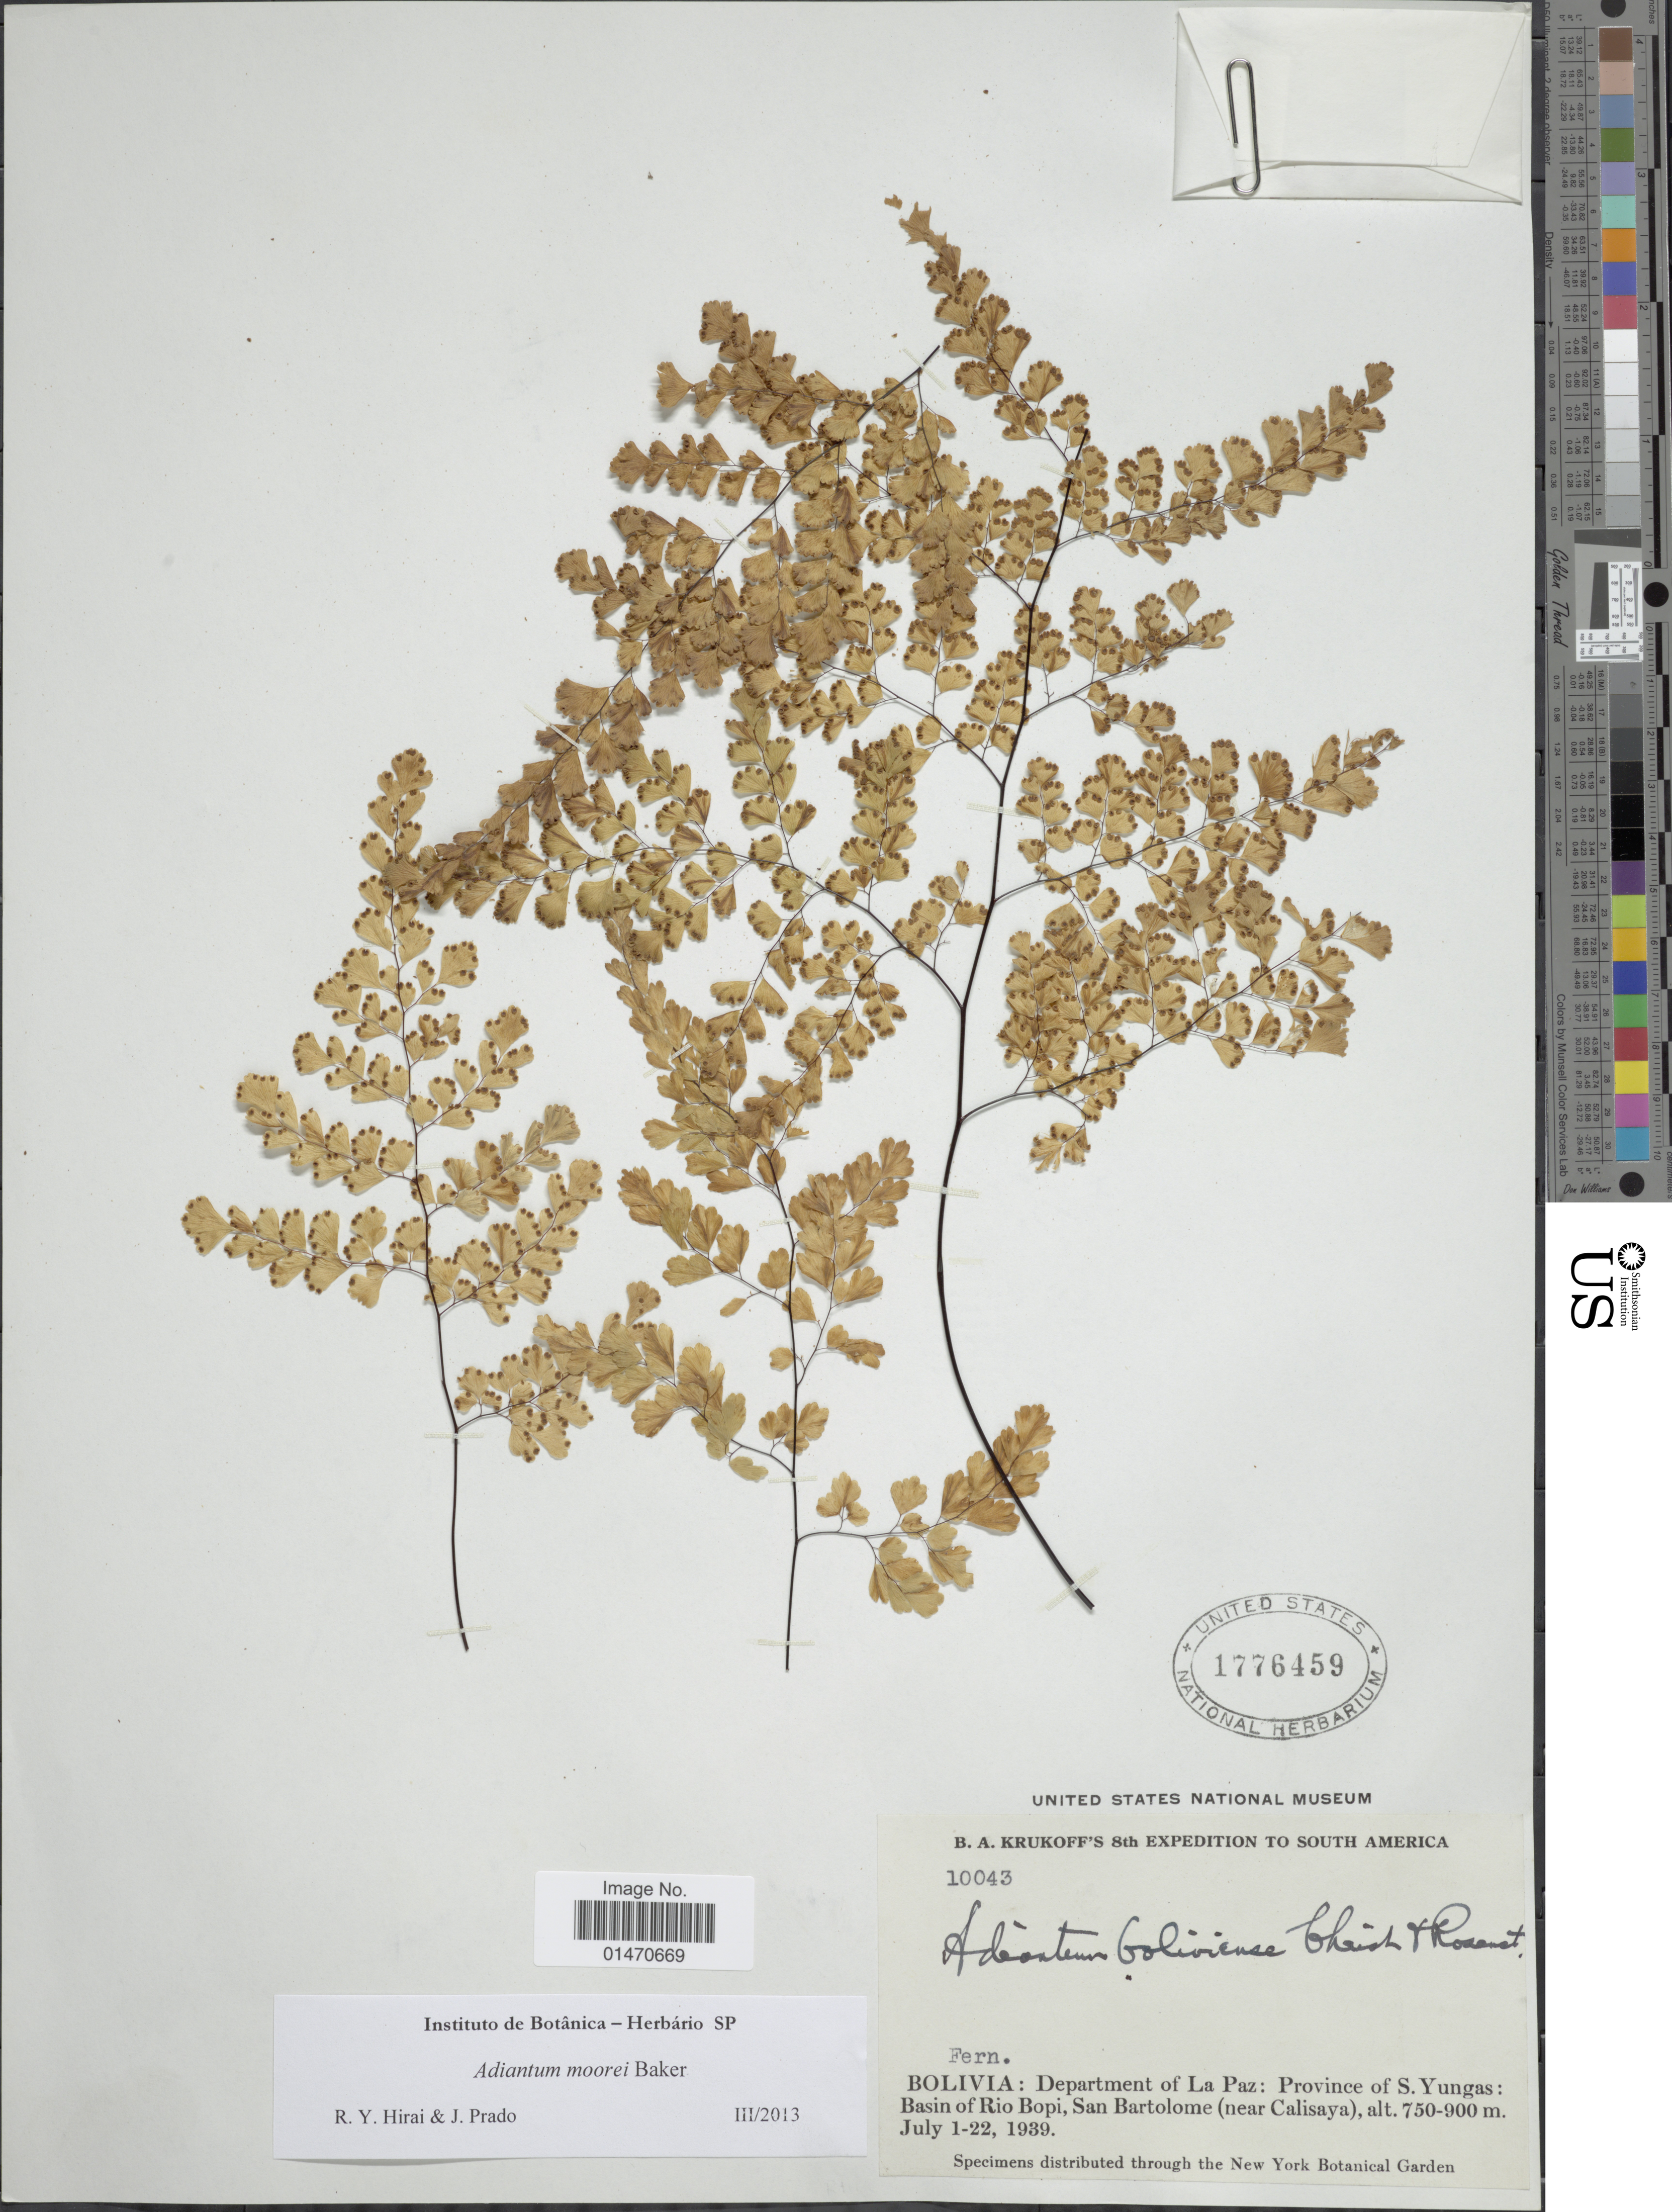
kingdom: Plantae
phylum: Tracheophyta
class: Polypodiopsida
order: Polypodiales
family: Pteridaceae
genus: Adiantum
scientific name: Adiantum moorei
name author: Baker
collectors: B. A. Krukoff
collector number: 10043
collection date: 1939-07-01/1939-07-22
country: Bolivia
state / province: La Paz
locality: Bolivia: Department of La Paz: Province of S. Yungas: Basin of Rio Bopi, San Bartolome(near Calisaya), South America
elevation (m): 750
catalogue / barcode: US 1776459